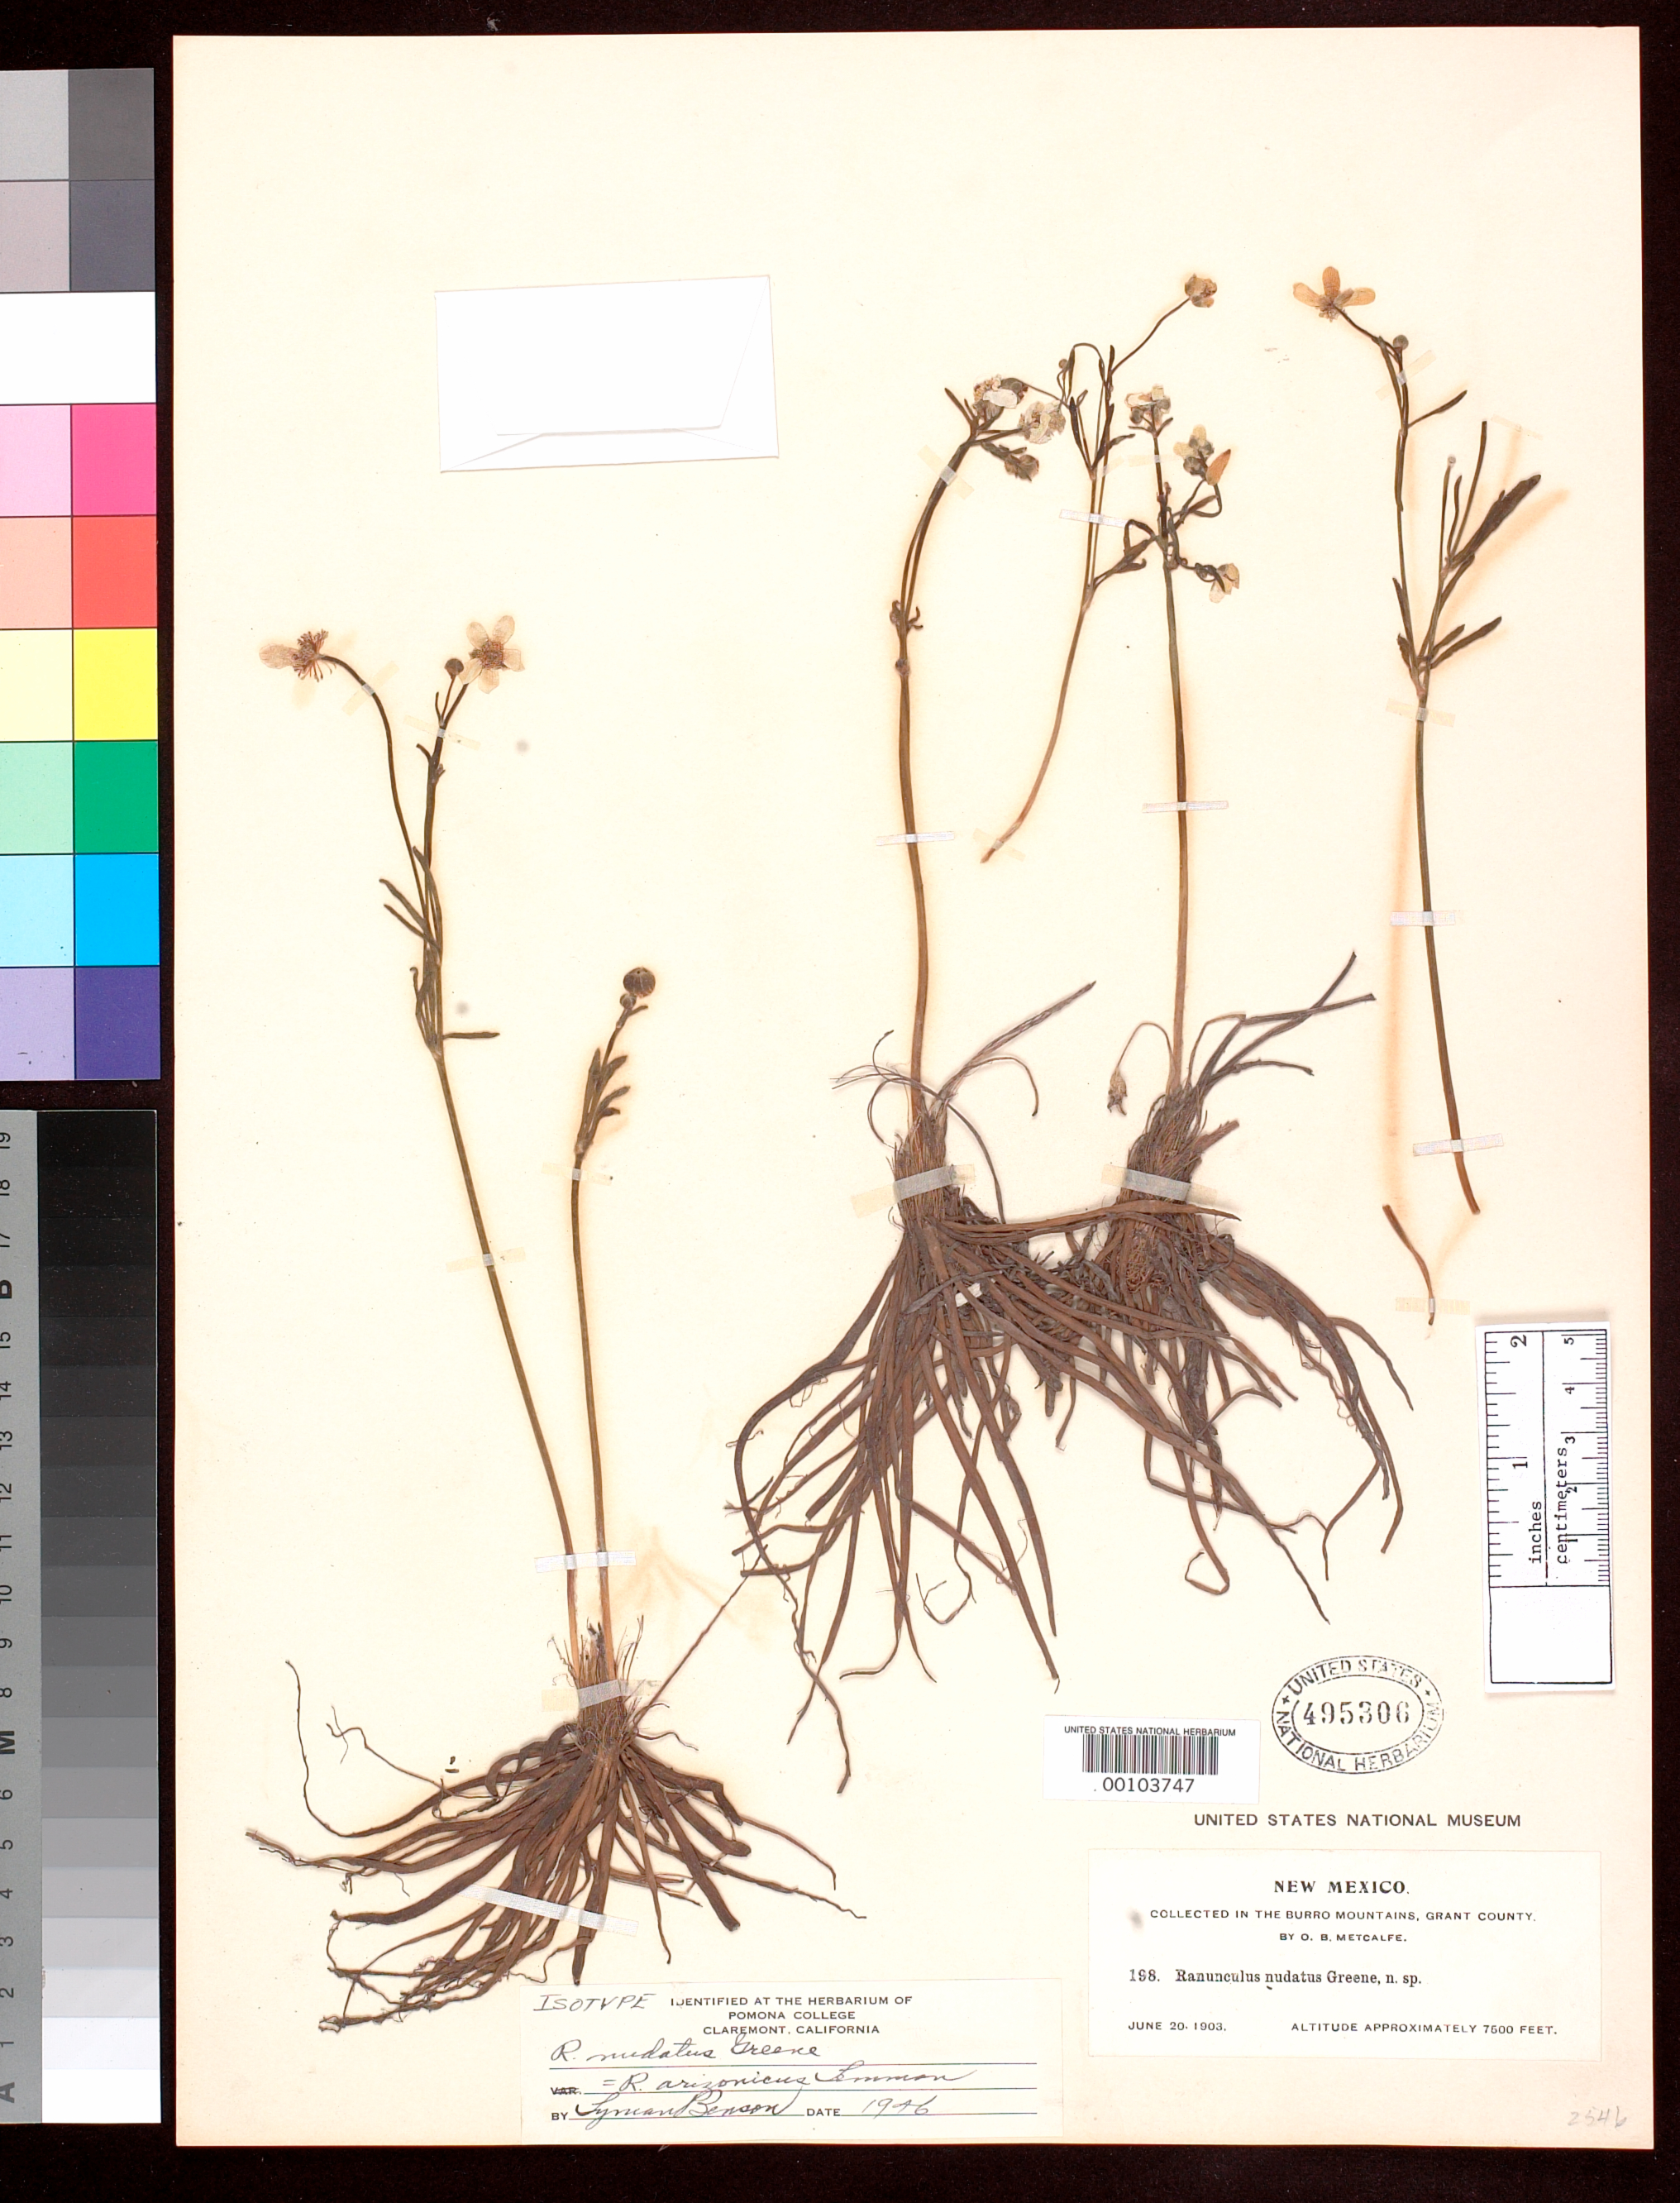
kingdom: Plantae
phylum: Tracheophyta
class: Magnoliopsida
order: Ranunculales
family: Ranunculaceae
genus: Ranunculus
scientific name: Ranunculus nudatus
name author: Greene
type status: Isotype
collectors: O. B. Metcalfe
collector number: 198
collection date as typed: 20 Jun 1903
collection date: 1903-06-20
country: United States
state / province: New Mexico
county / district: Grant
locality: Burro Mountains.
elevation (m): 2286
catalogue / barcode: US 495306